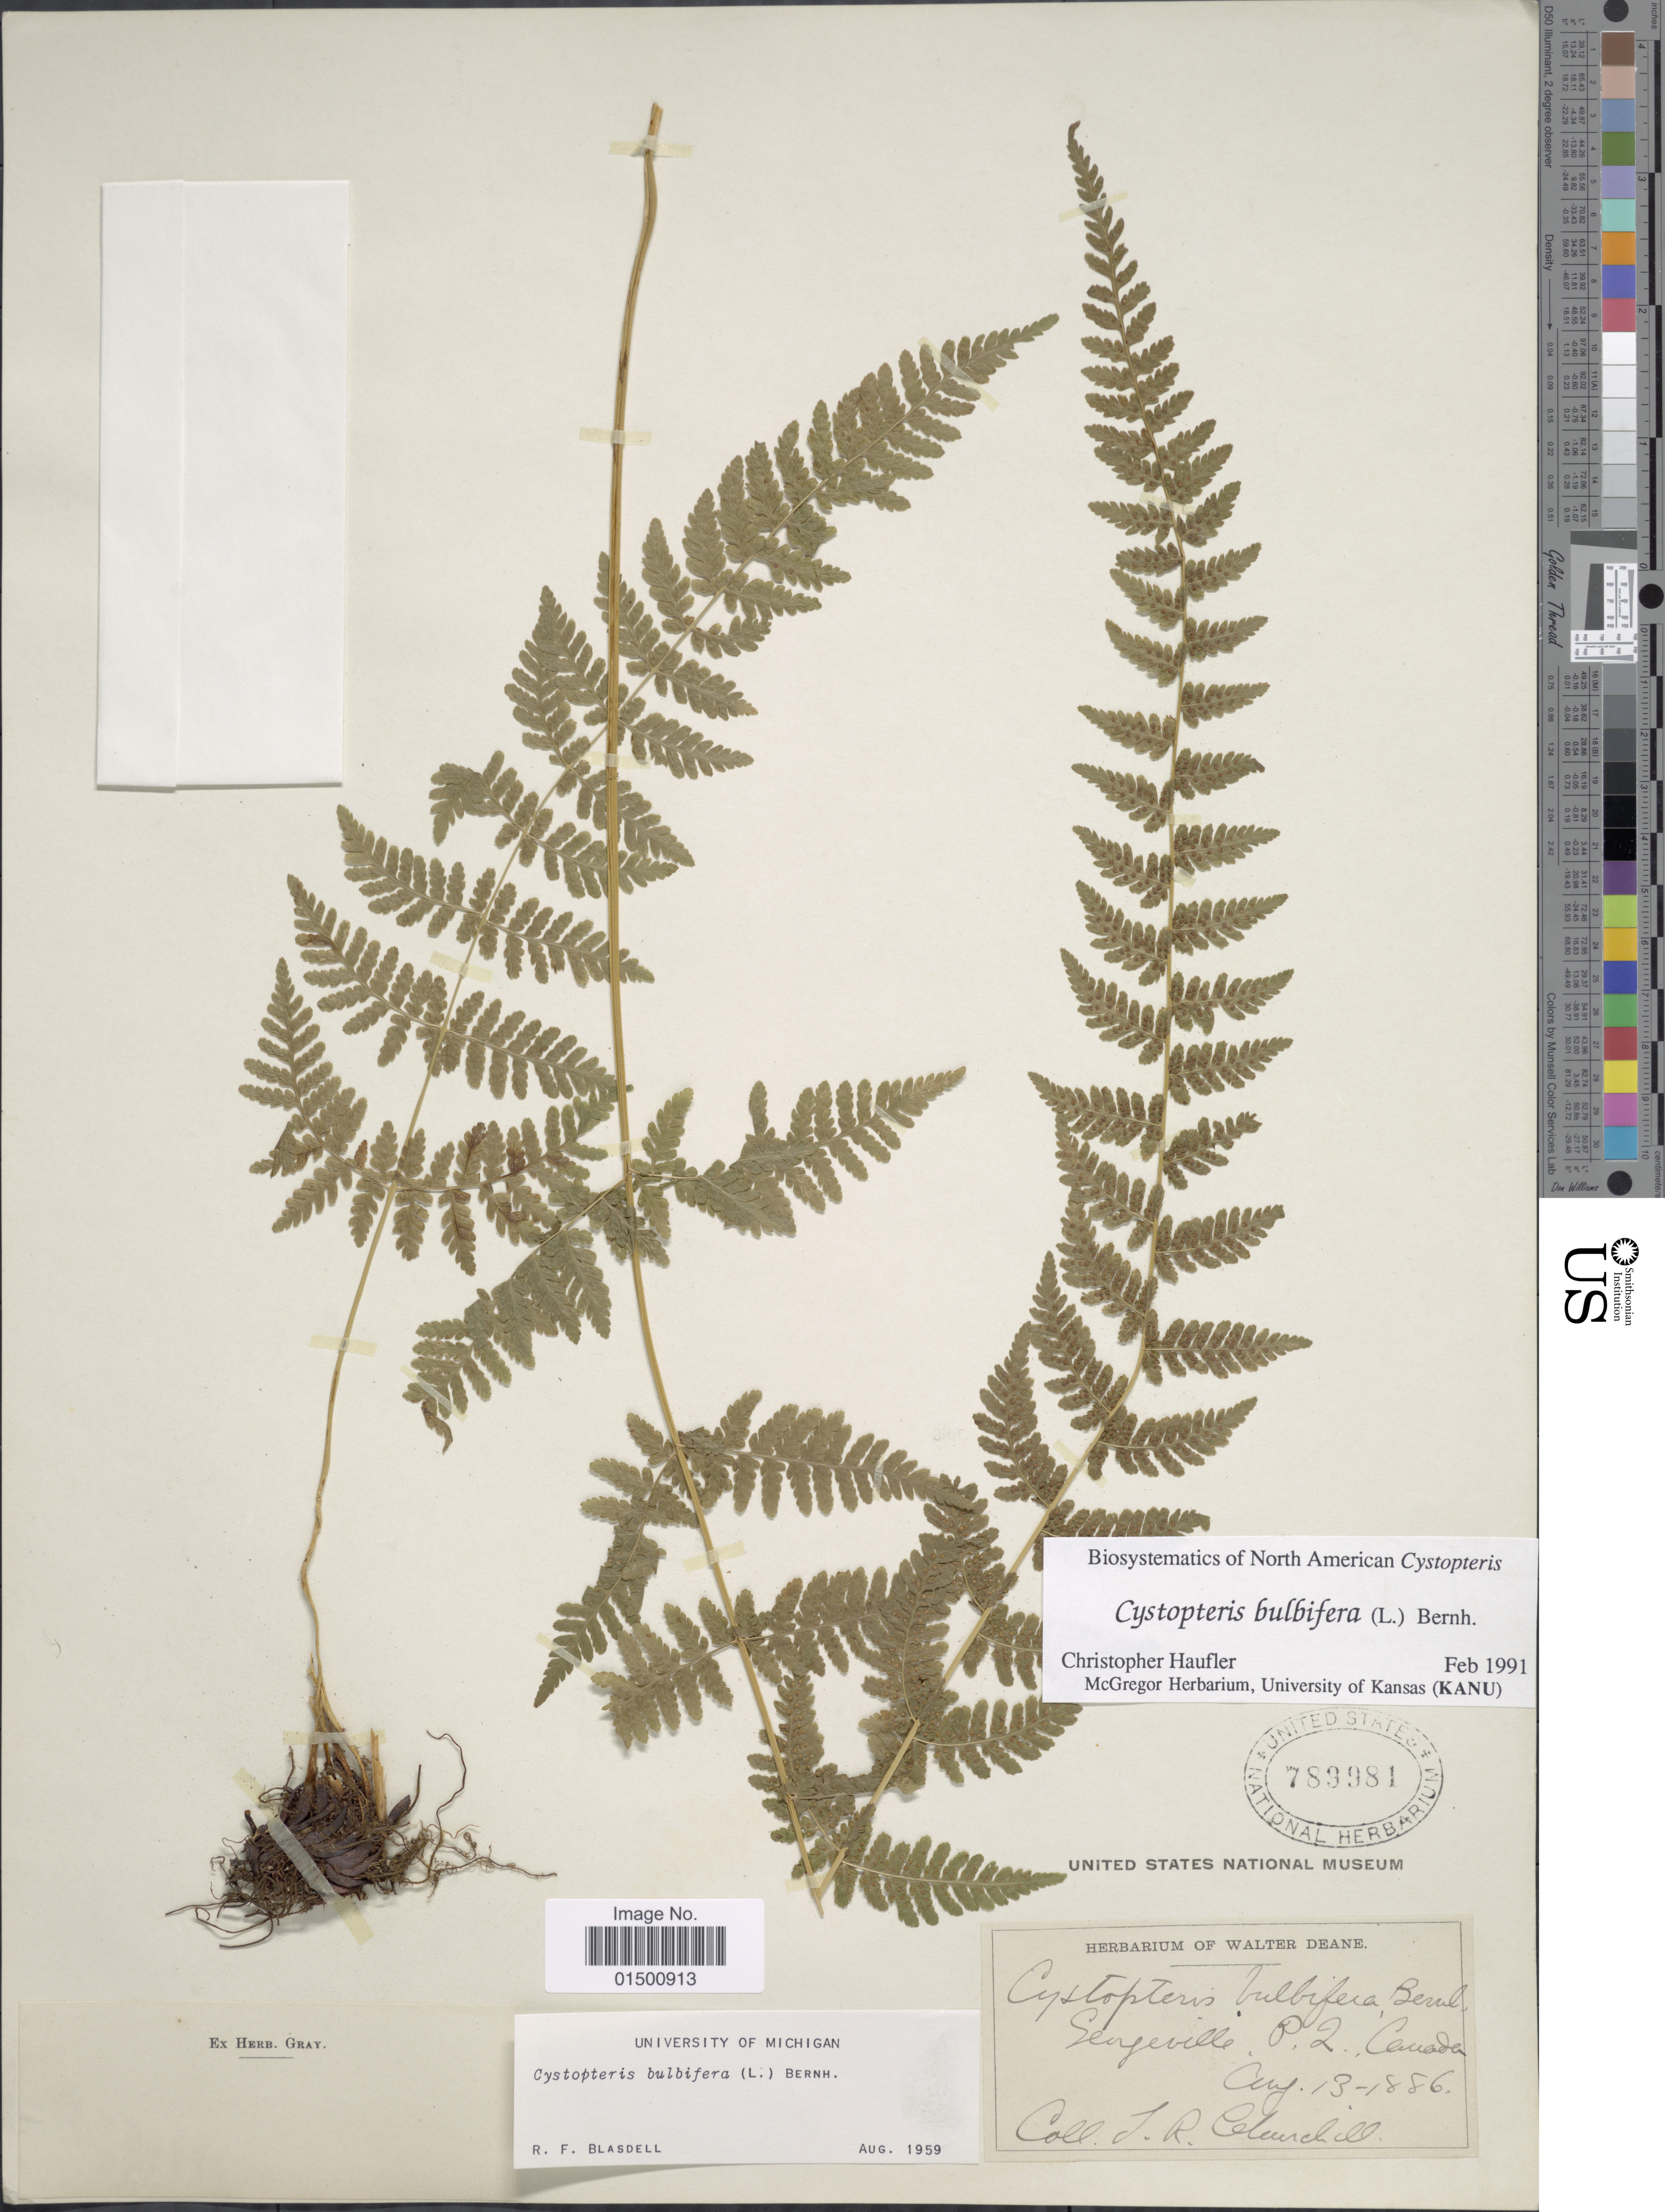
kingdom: Plantae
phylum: Tracheophyta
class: Polypodiopsida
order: Polypodiales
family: Cystopteridaceae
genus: Cystopteris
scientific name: Cystopteris bulbifera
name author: (L.) Bernh.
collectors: J. Churchill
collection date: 1886-08-13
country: Canada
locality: Sergeville, P.2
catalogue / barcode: US 789981